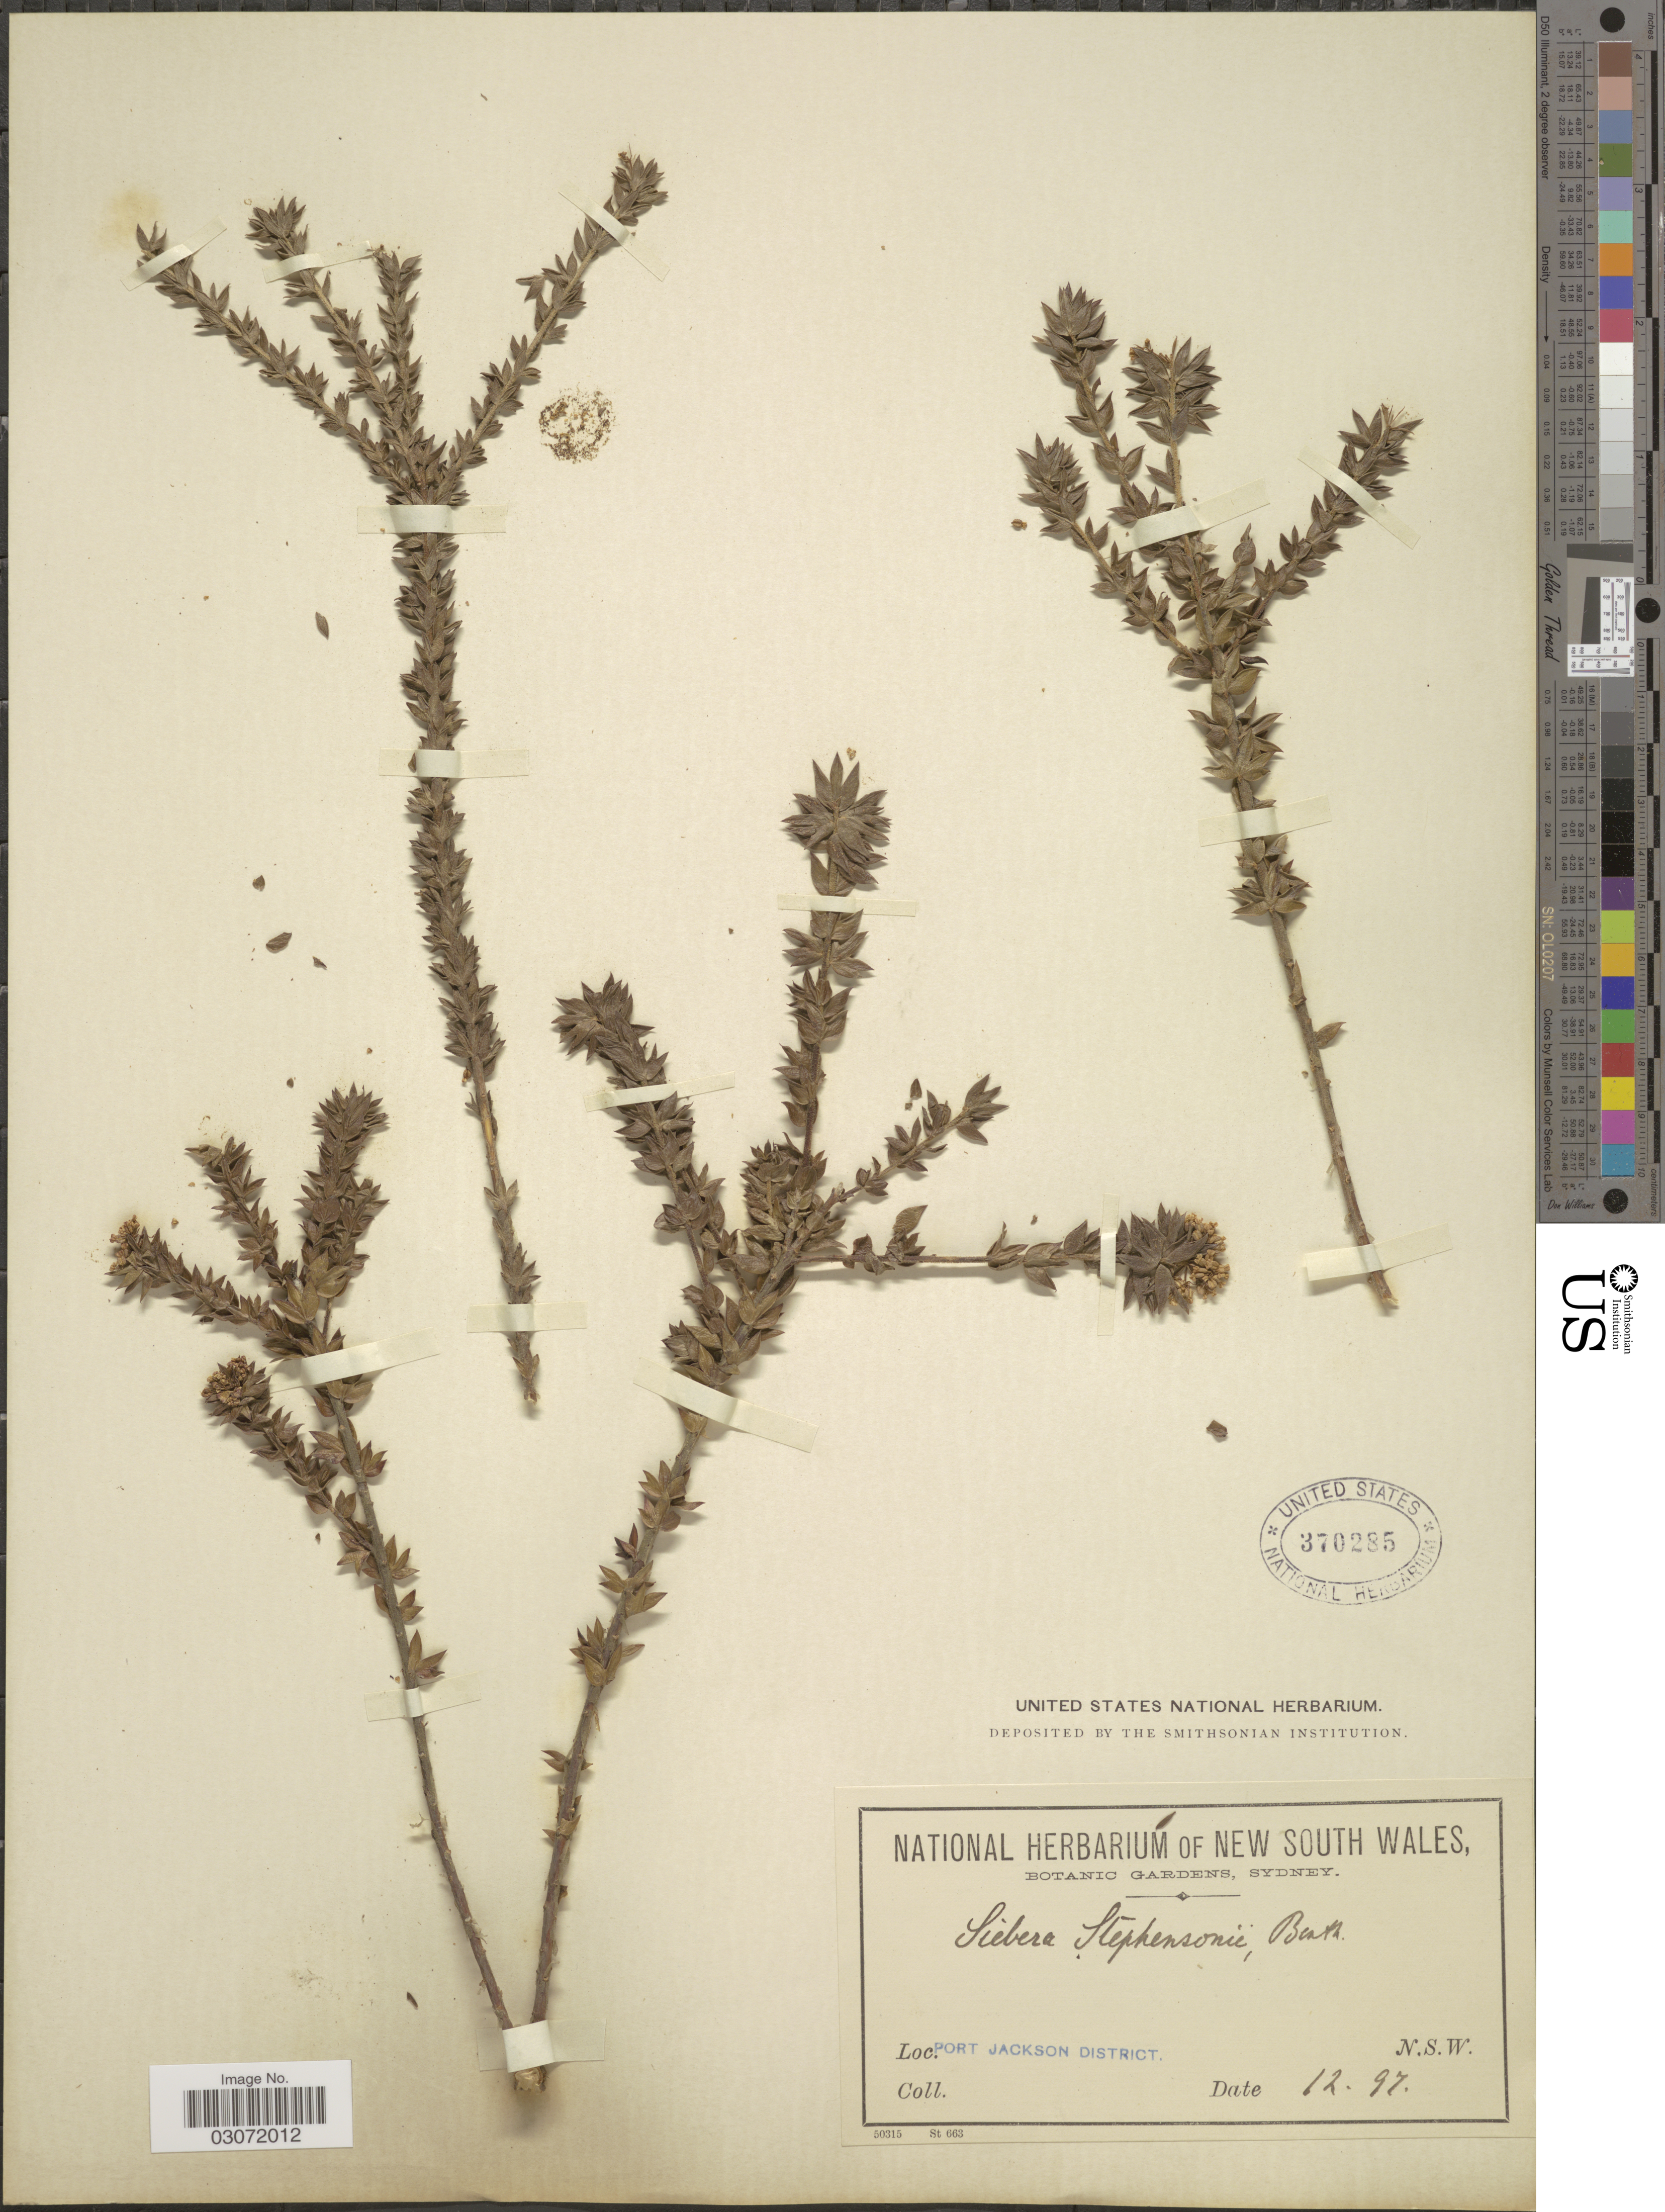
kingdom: Plantae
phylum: Tracheophyta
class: Magnoliopsida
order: Apiales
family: Apiaceae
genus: Platysace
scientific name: Platysace stephensonii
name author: (Turcz.) C. Norman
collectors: ex herb. New South Wales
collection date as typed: Transcribed d/m/y: /12/97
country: Australia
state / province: New South Wales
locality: Port Jackson District. N.S.W.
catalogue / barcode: US 370285